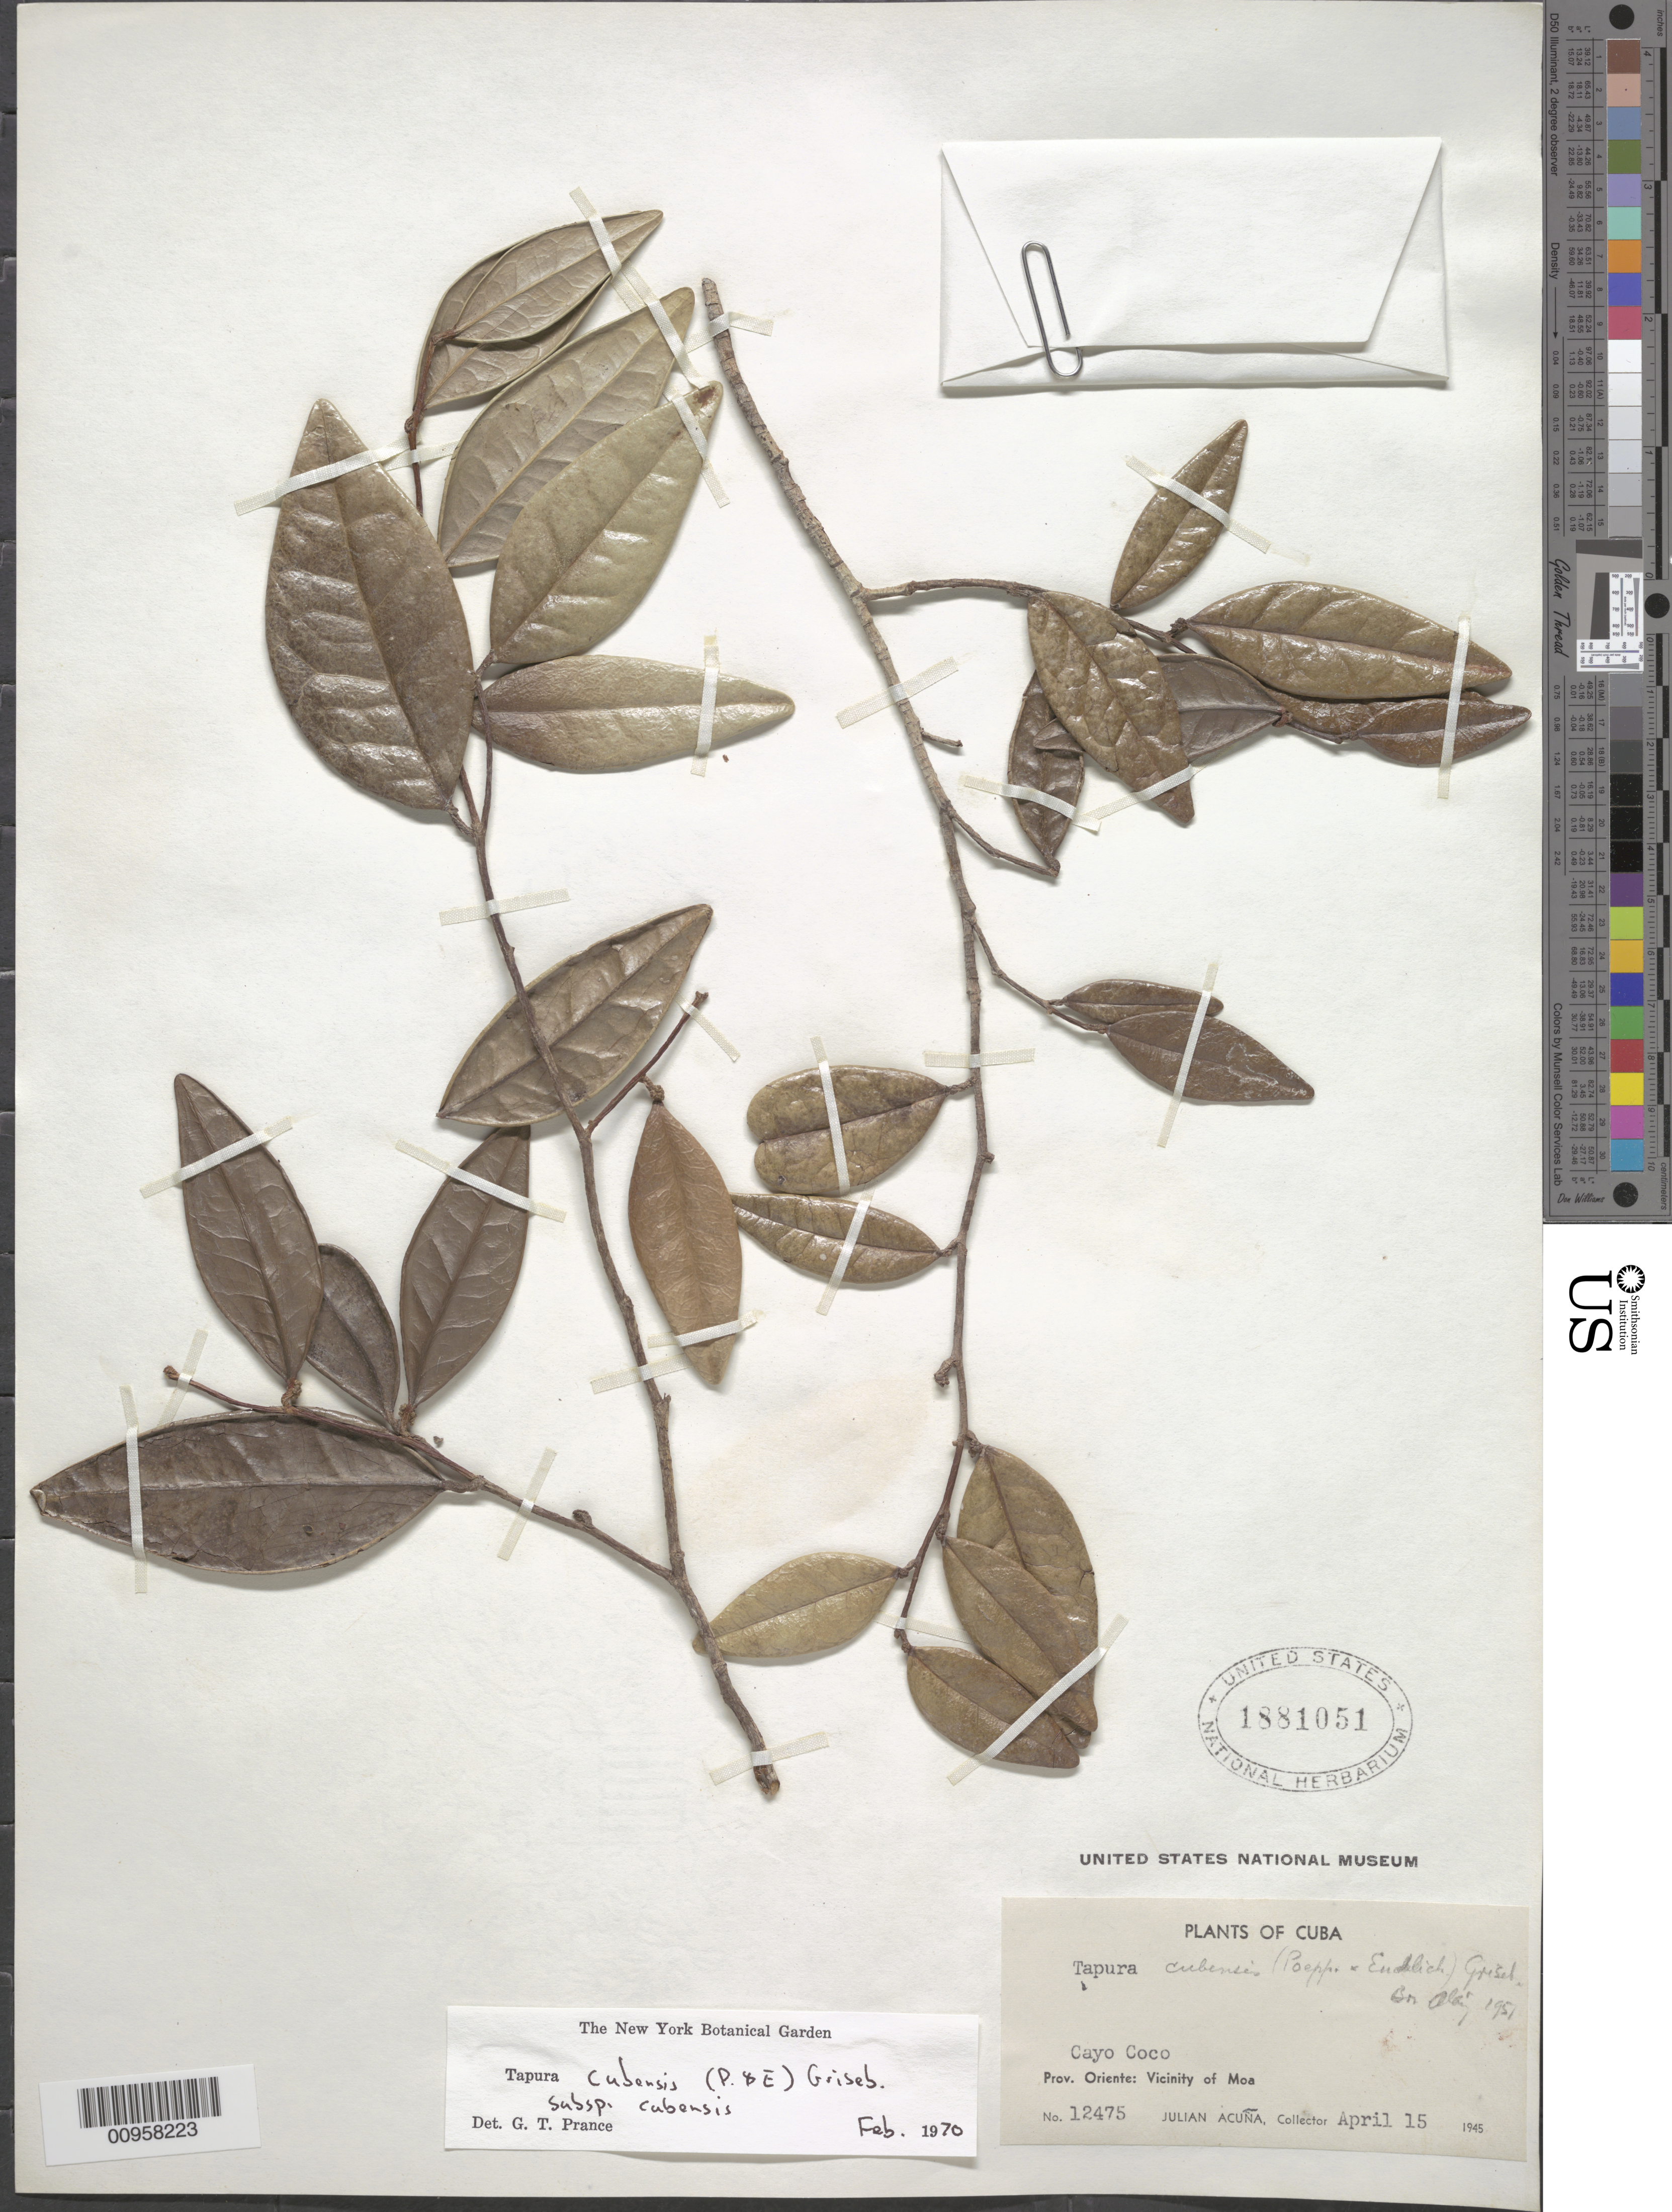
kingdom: Plantae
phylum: Tracheophyta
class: Magnoliopsida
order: Malpighiales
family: Dichapetalaceae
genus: Tapura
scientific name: Tapura cubensis subsp. cubensis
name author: (Poepp.) Griseb.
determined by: Prance, G. T.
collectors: J. Acuña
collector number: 12475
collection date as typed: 15 Apr 1945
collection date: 1945-04-15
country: Cuba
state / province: Holguín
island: Cuba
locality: Vicinity of Moa [Oriente], Cayo Coco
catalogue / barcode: US 1881051